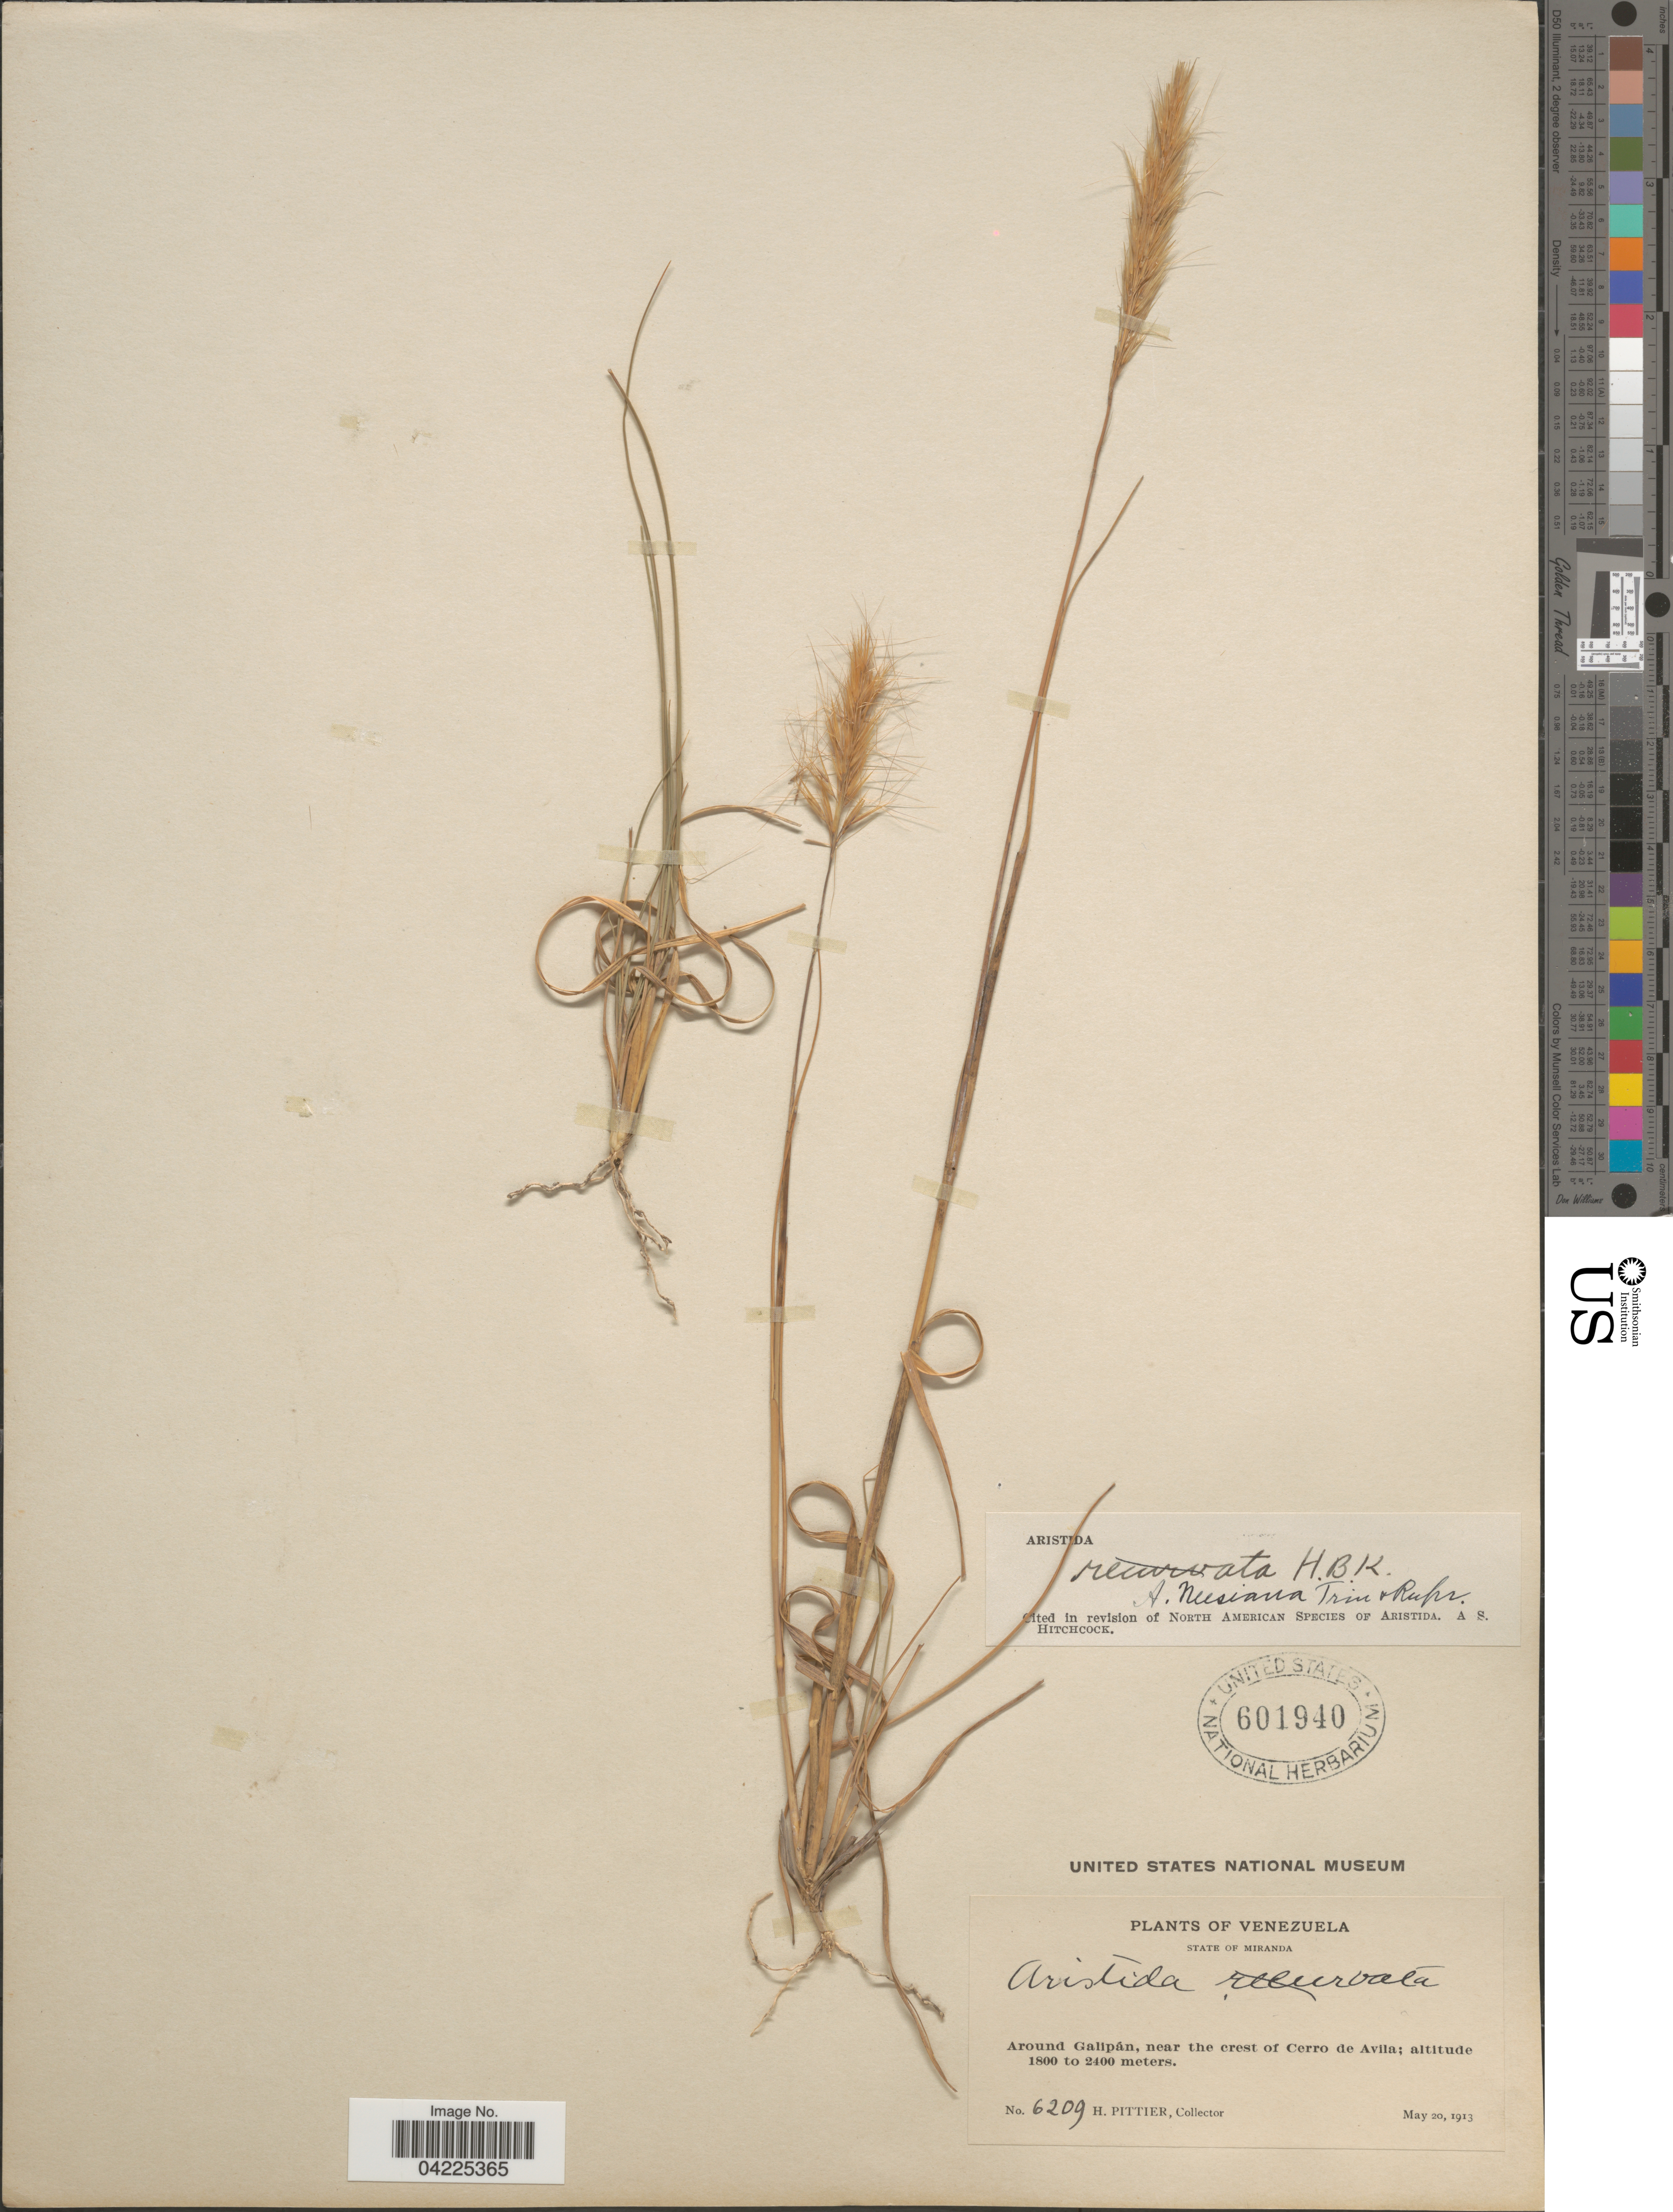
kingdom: Plantae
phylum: Tracheophyta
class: Liliopsida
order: Poales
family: Poaceae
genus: Aristida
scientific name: Aristida recurvata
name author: Kunth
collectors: H. F. Pittier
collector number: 6209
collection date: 1913-05-20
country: Venezuela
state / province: Miranda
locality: Around Galipán, near the crest of Cerro de Avila.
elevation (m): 1800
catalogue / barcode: US 601940